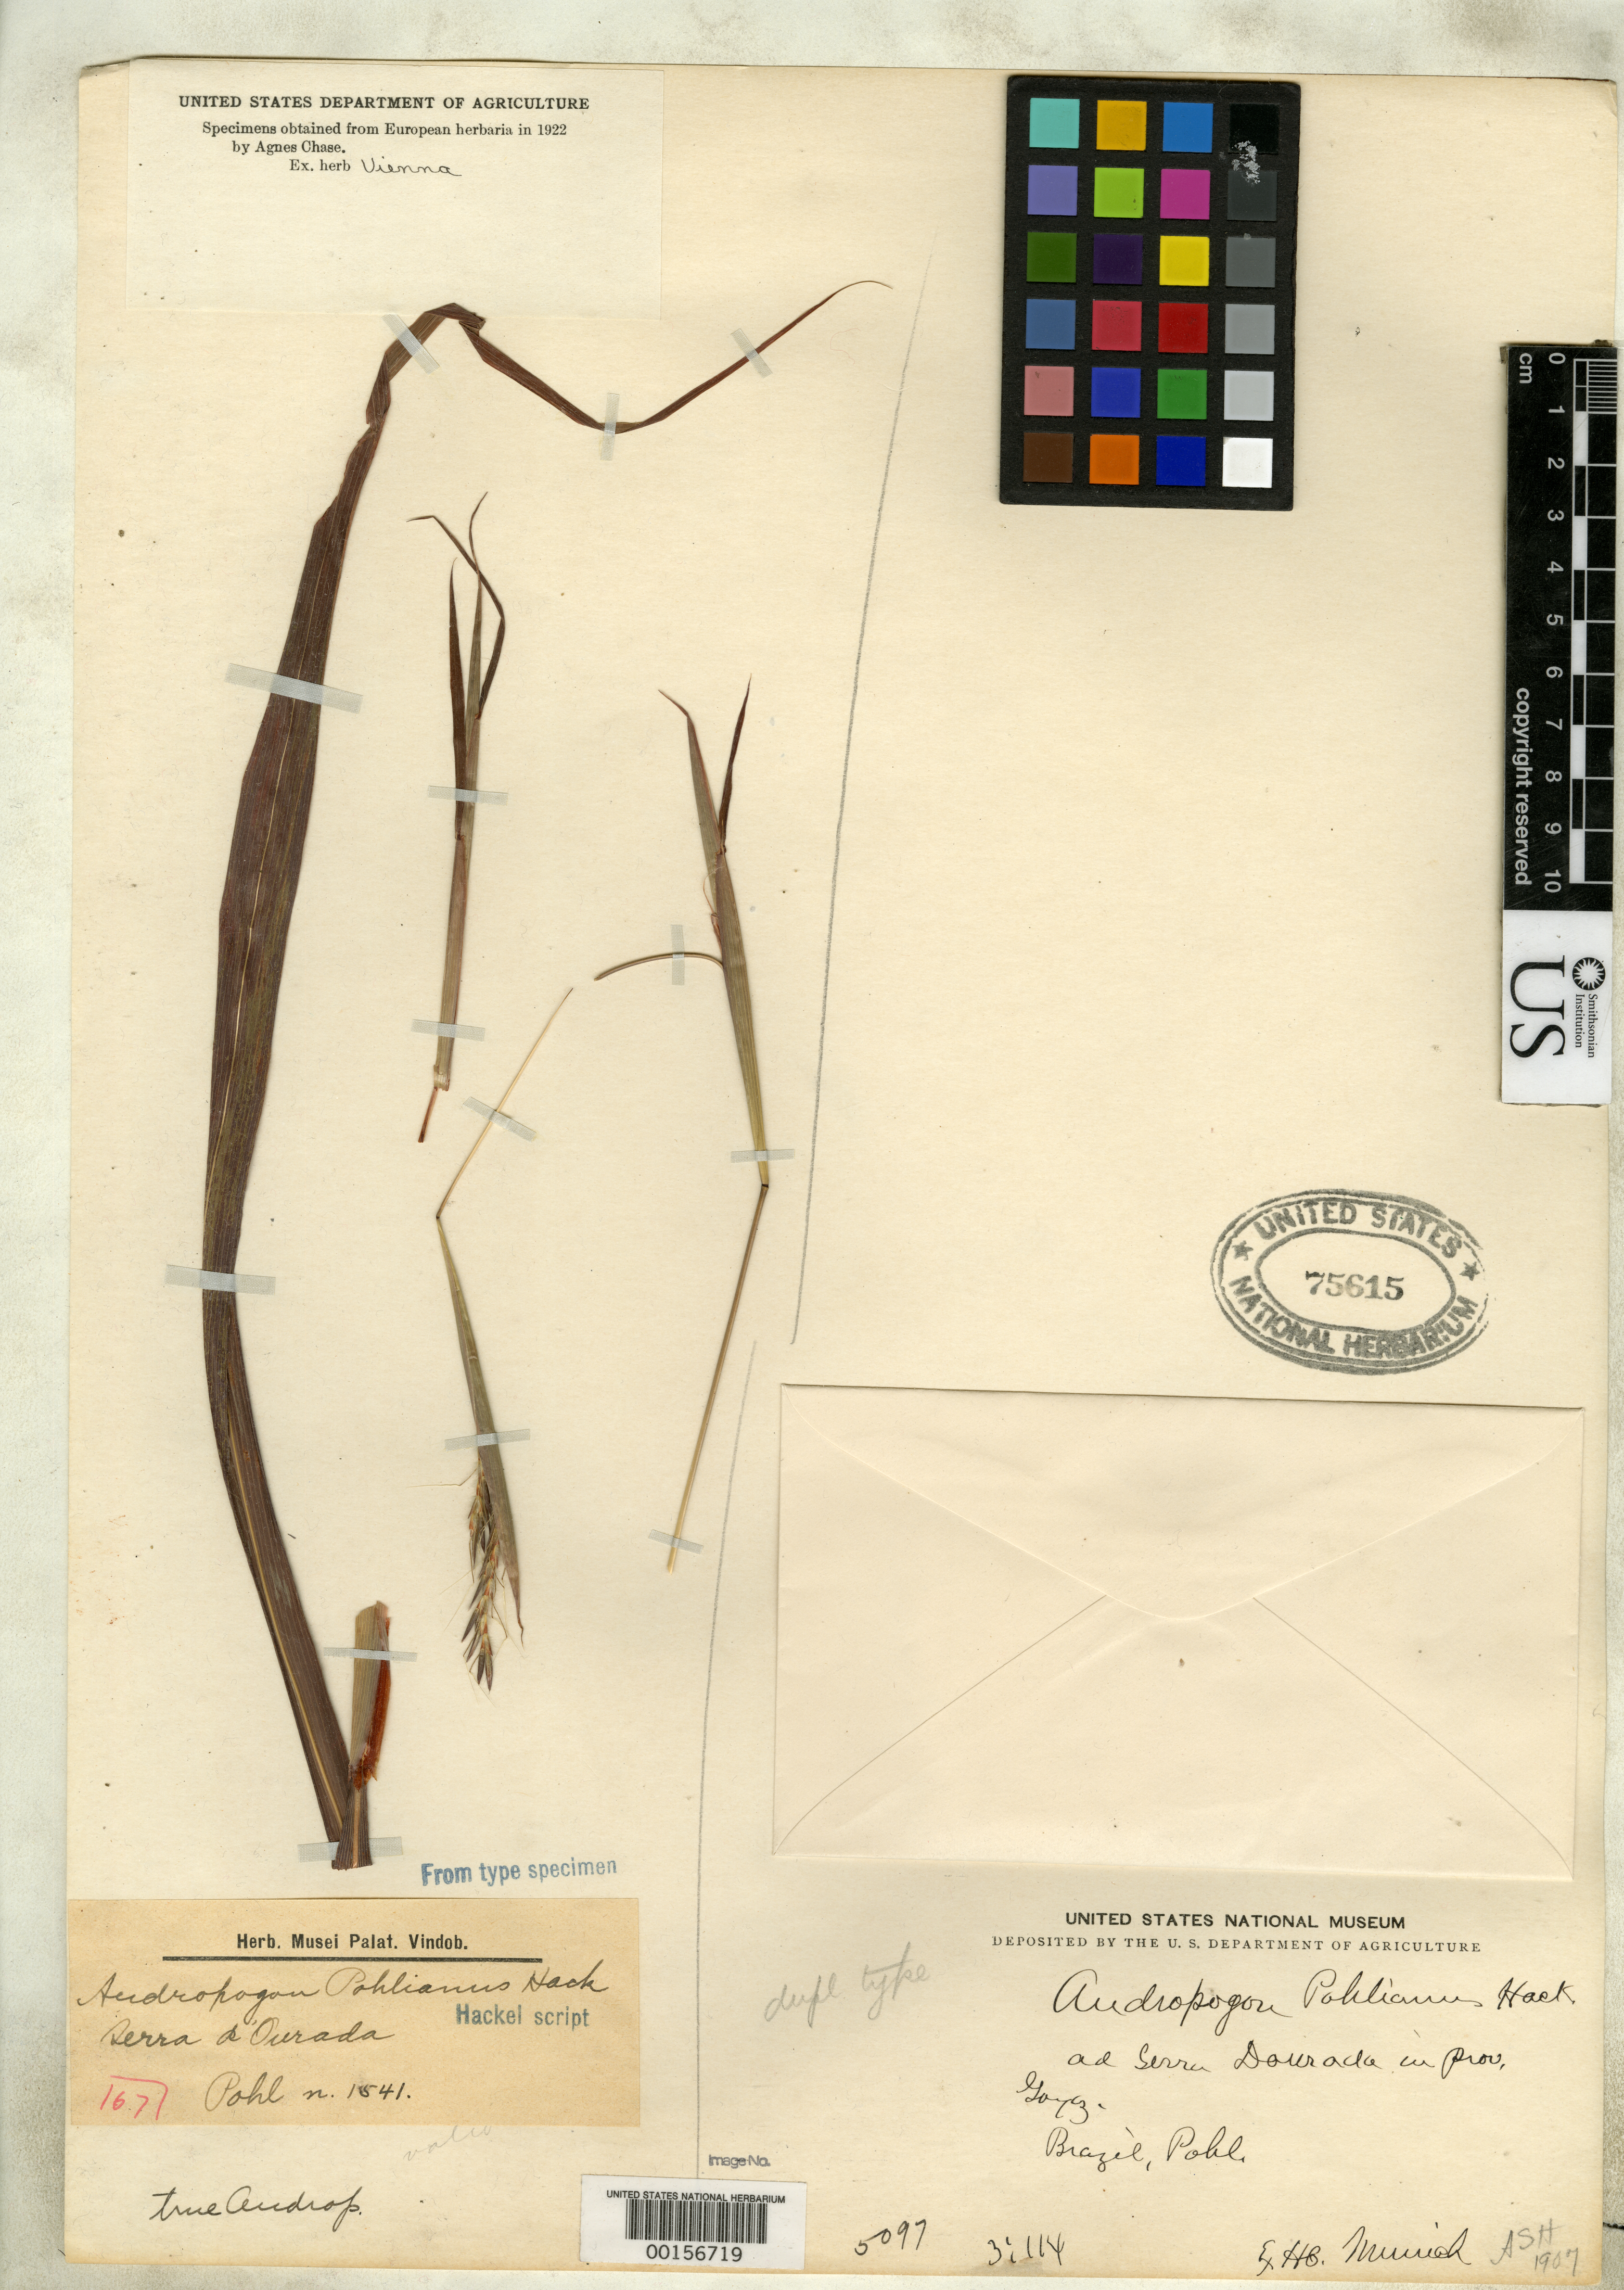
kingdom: Plantae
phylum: Tracheophyta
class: Liliopsida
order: Poales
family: Poaceae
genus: Andropogon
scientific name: Andropogon pohlianus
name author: Hack. in Mart.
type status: Type Fragment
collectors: J. B. E. Pohl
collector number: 1541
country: Brazil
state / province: Goiás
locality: Serra d'Ourada.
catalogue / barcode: US 75615